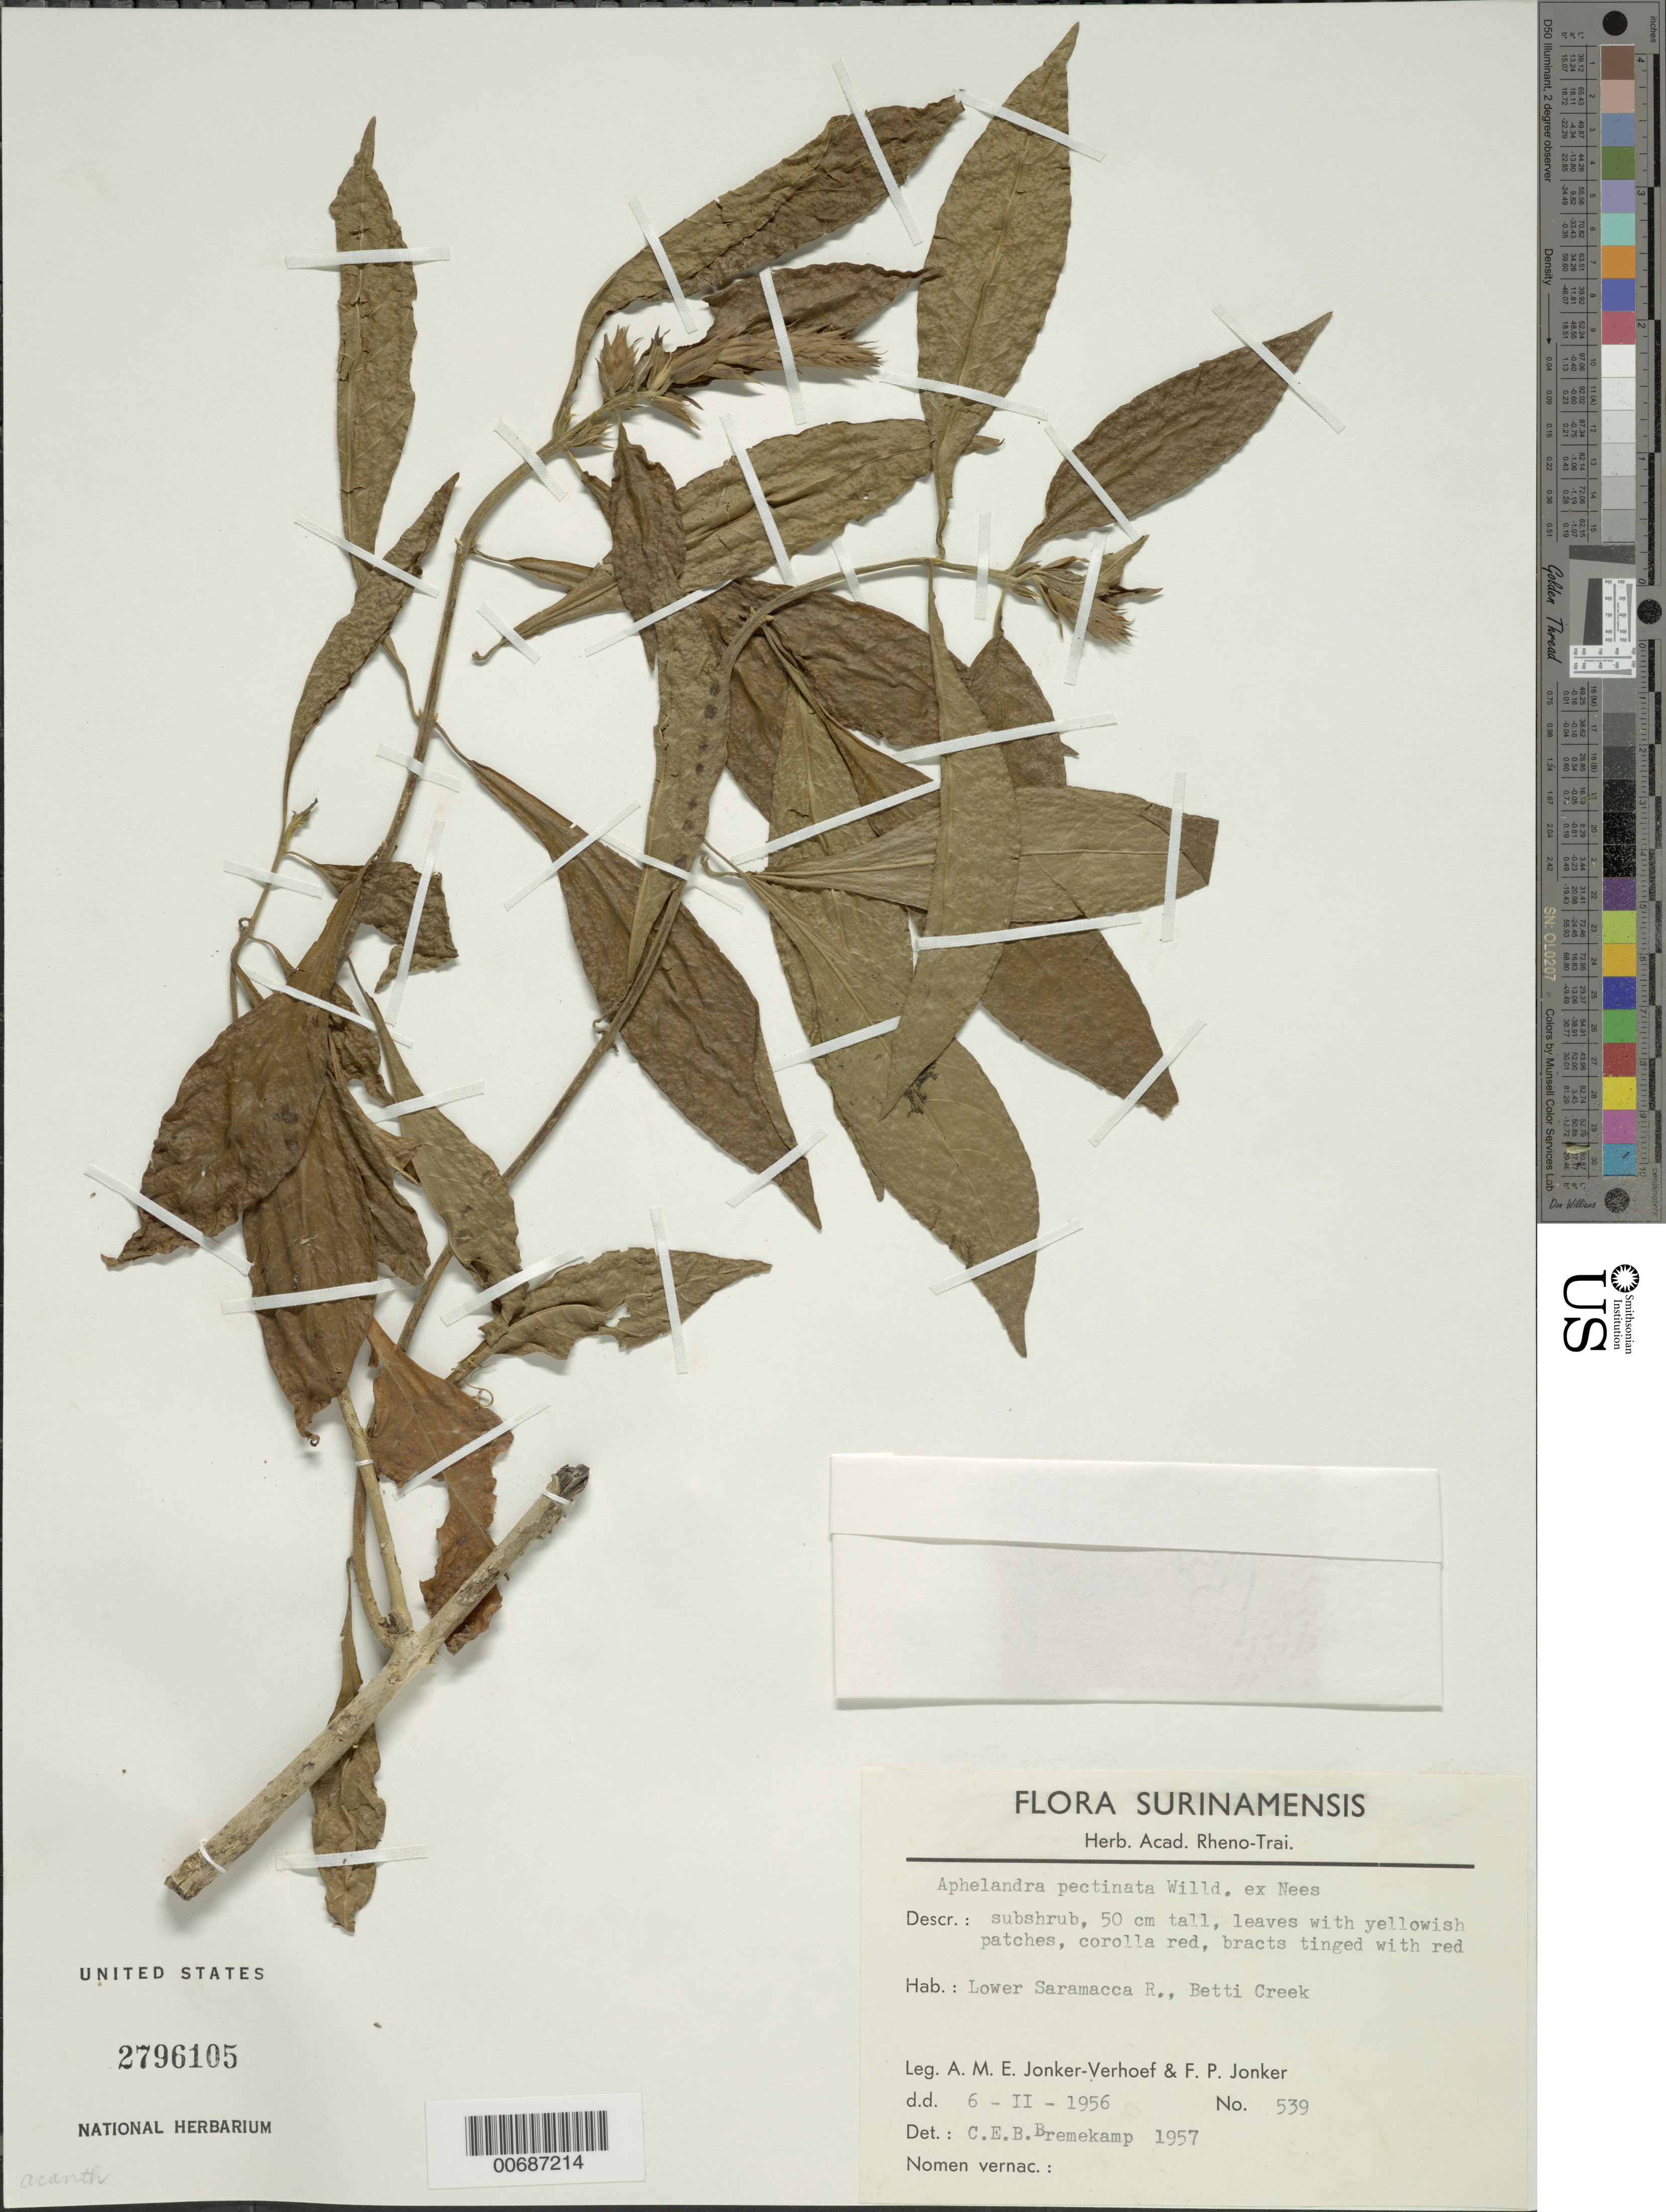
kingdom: Plantae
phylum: Tracheophyta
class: Magnoliopsida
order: Lamiales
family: Acanthaceae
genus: Aphelandra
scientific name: Aphelandra pectinata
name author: Willd. ex Nees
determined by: Bremekamp, C. E. B.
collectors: A. M. Jonker & F. P. Jonker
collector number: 539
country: Suriname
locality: Lower Saramacca R., Betti Creek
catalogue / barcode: US 2796105